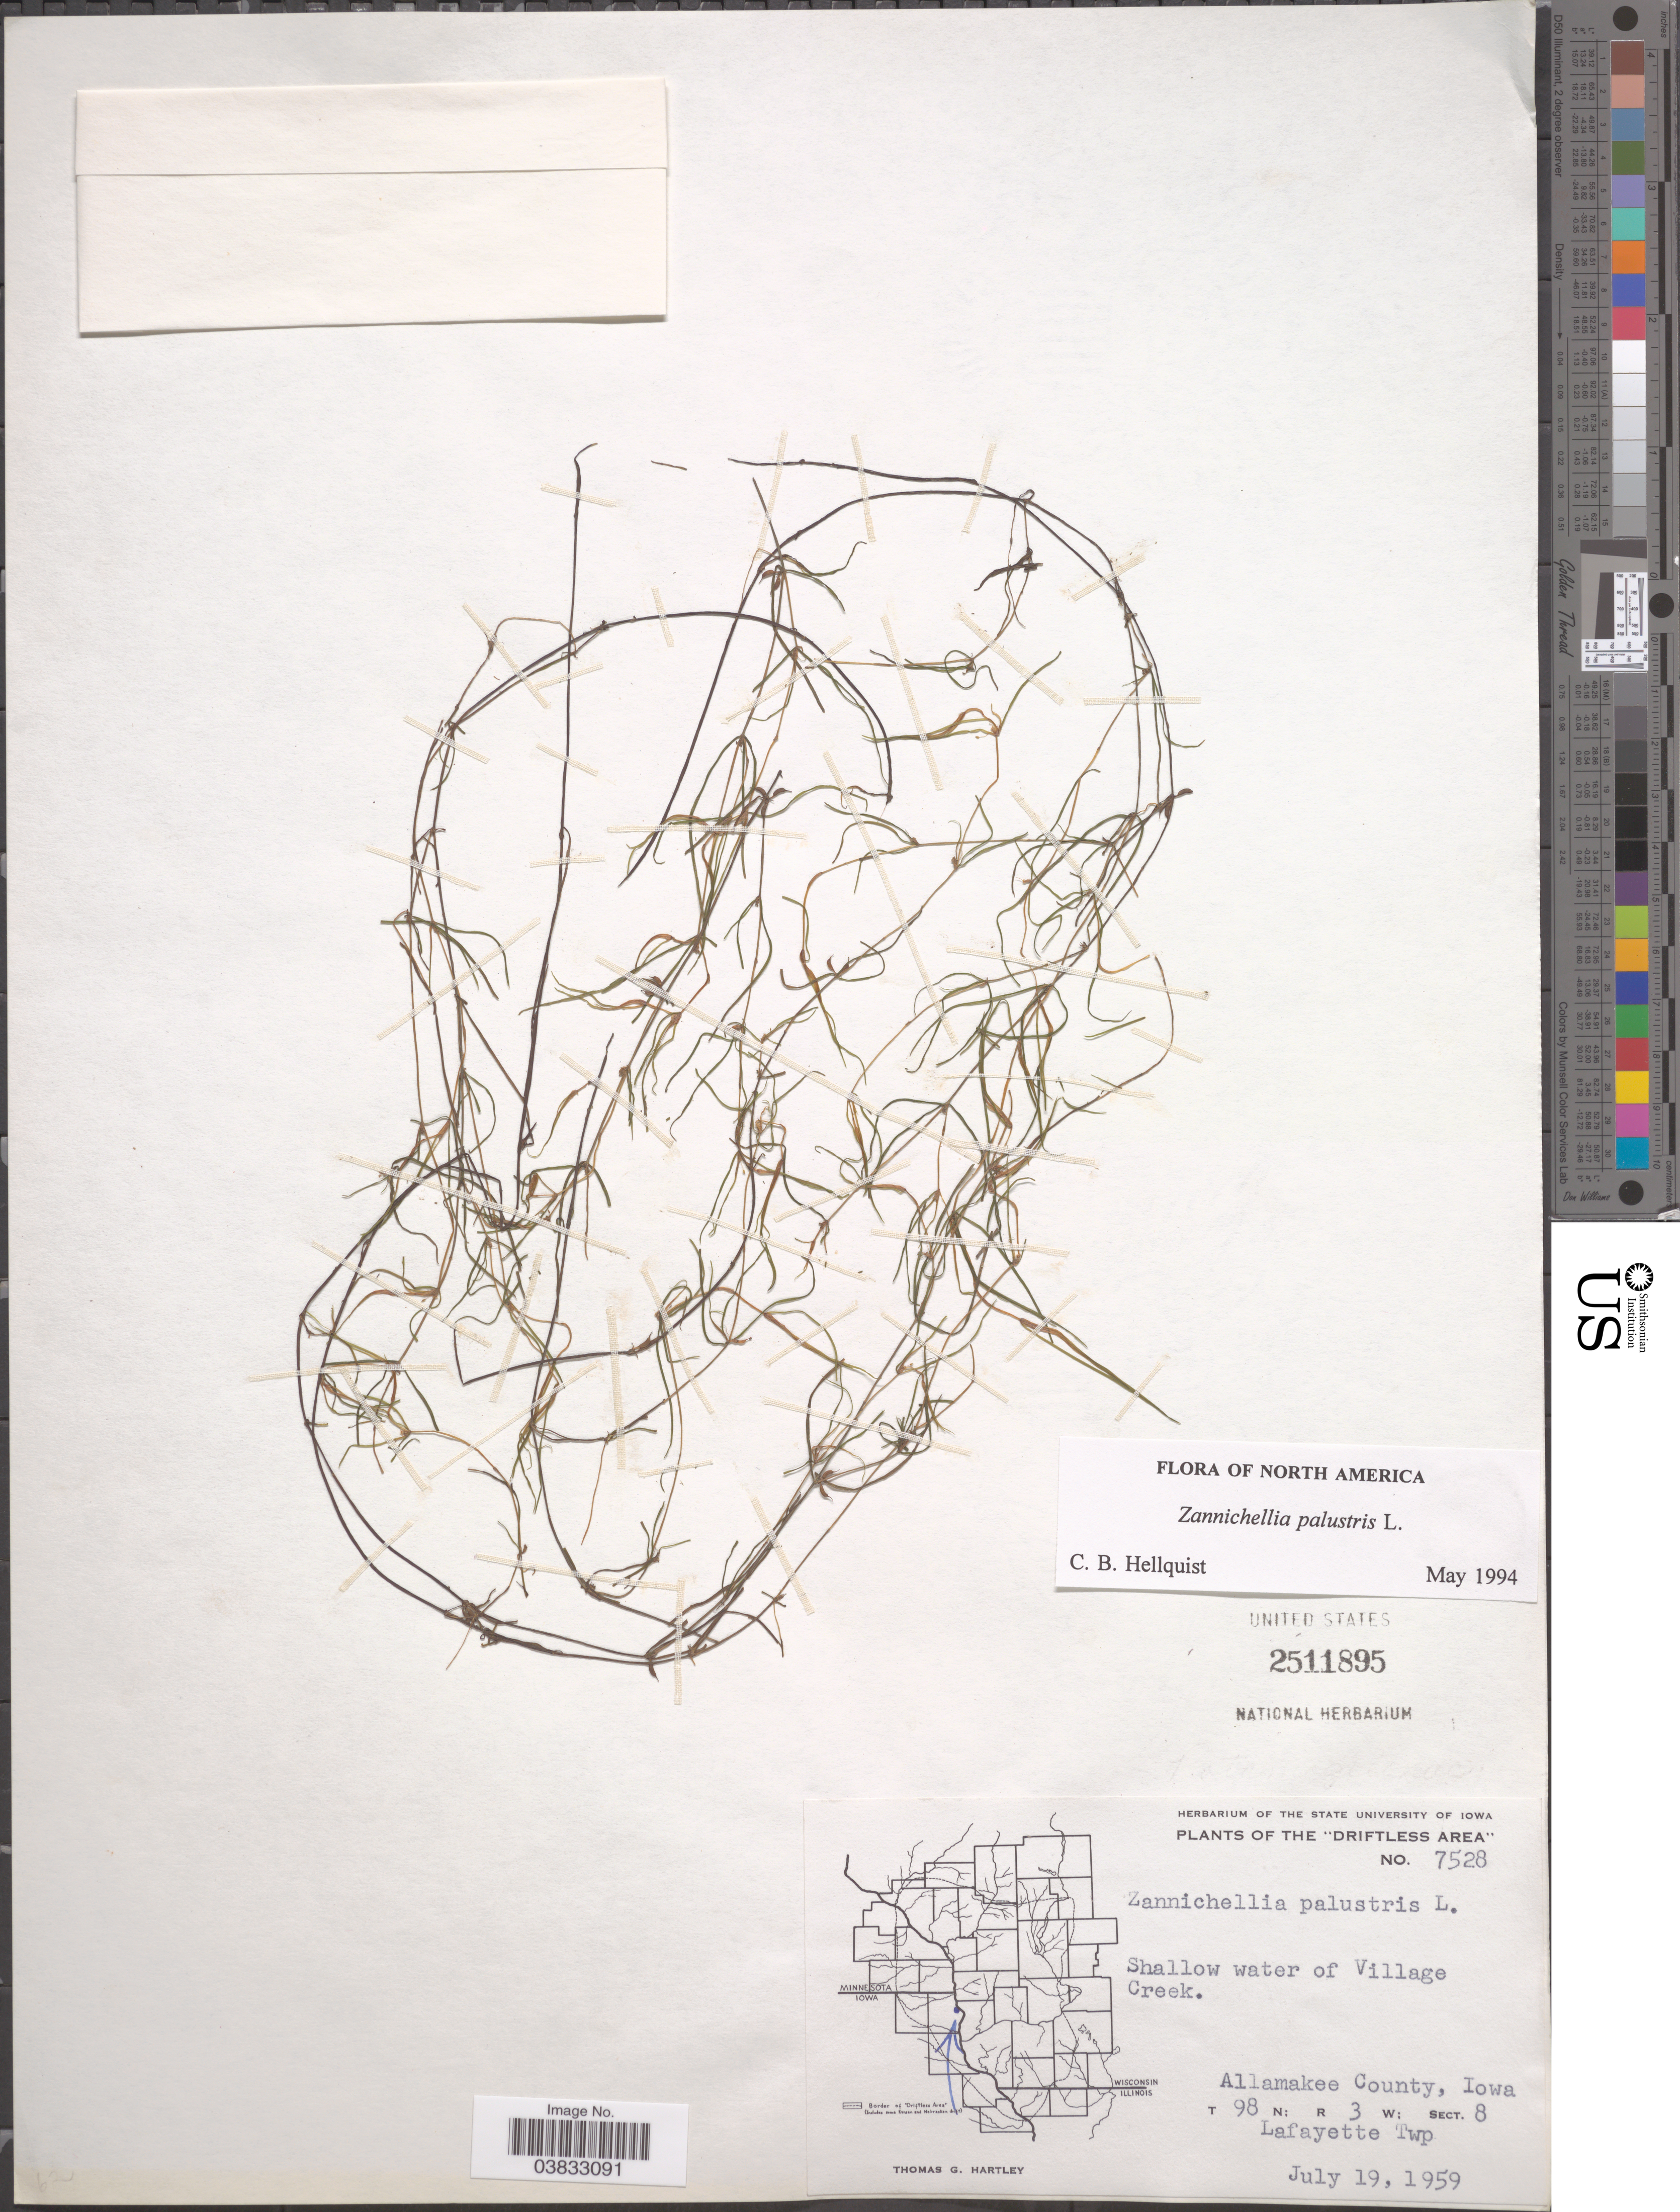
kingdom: Plantae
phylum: Tracheophyta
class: Liliopsida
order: Alismatales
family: Potamogetonaceae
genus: Zannichellia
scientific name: Zannichellia palustris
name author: L.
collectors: T. G. Hartley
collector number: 7528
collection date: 1959-07-19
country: United States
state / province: Iowa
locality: Driftless Area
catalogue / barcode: US 2511895